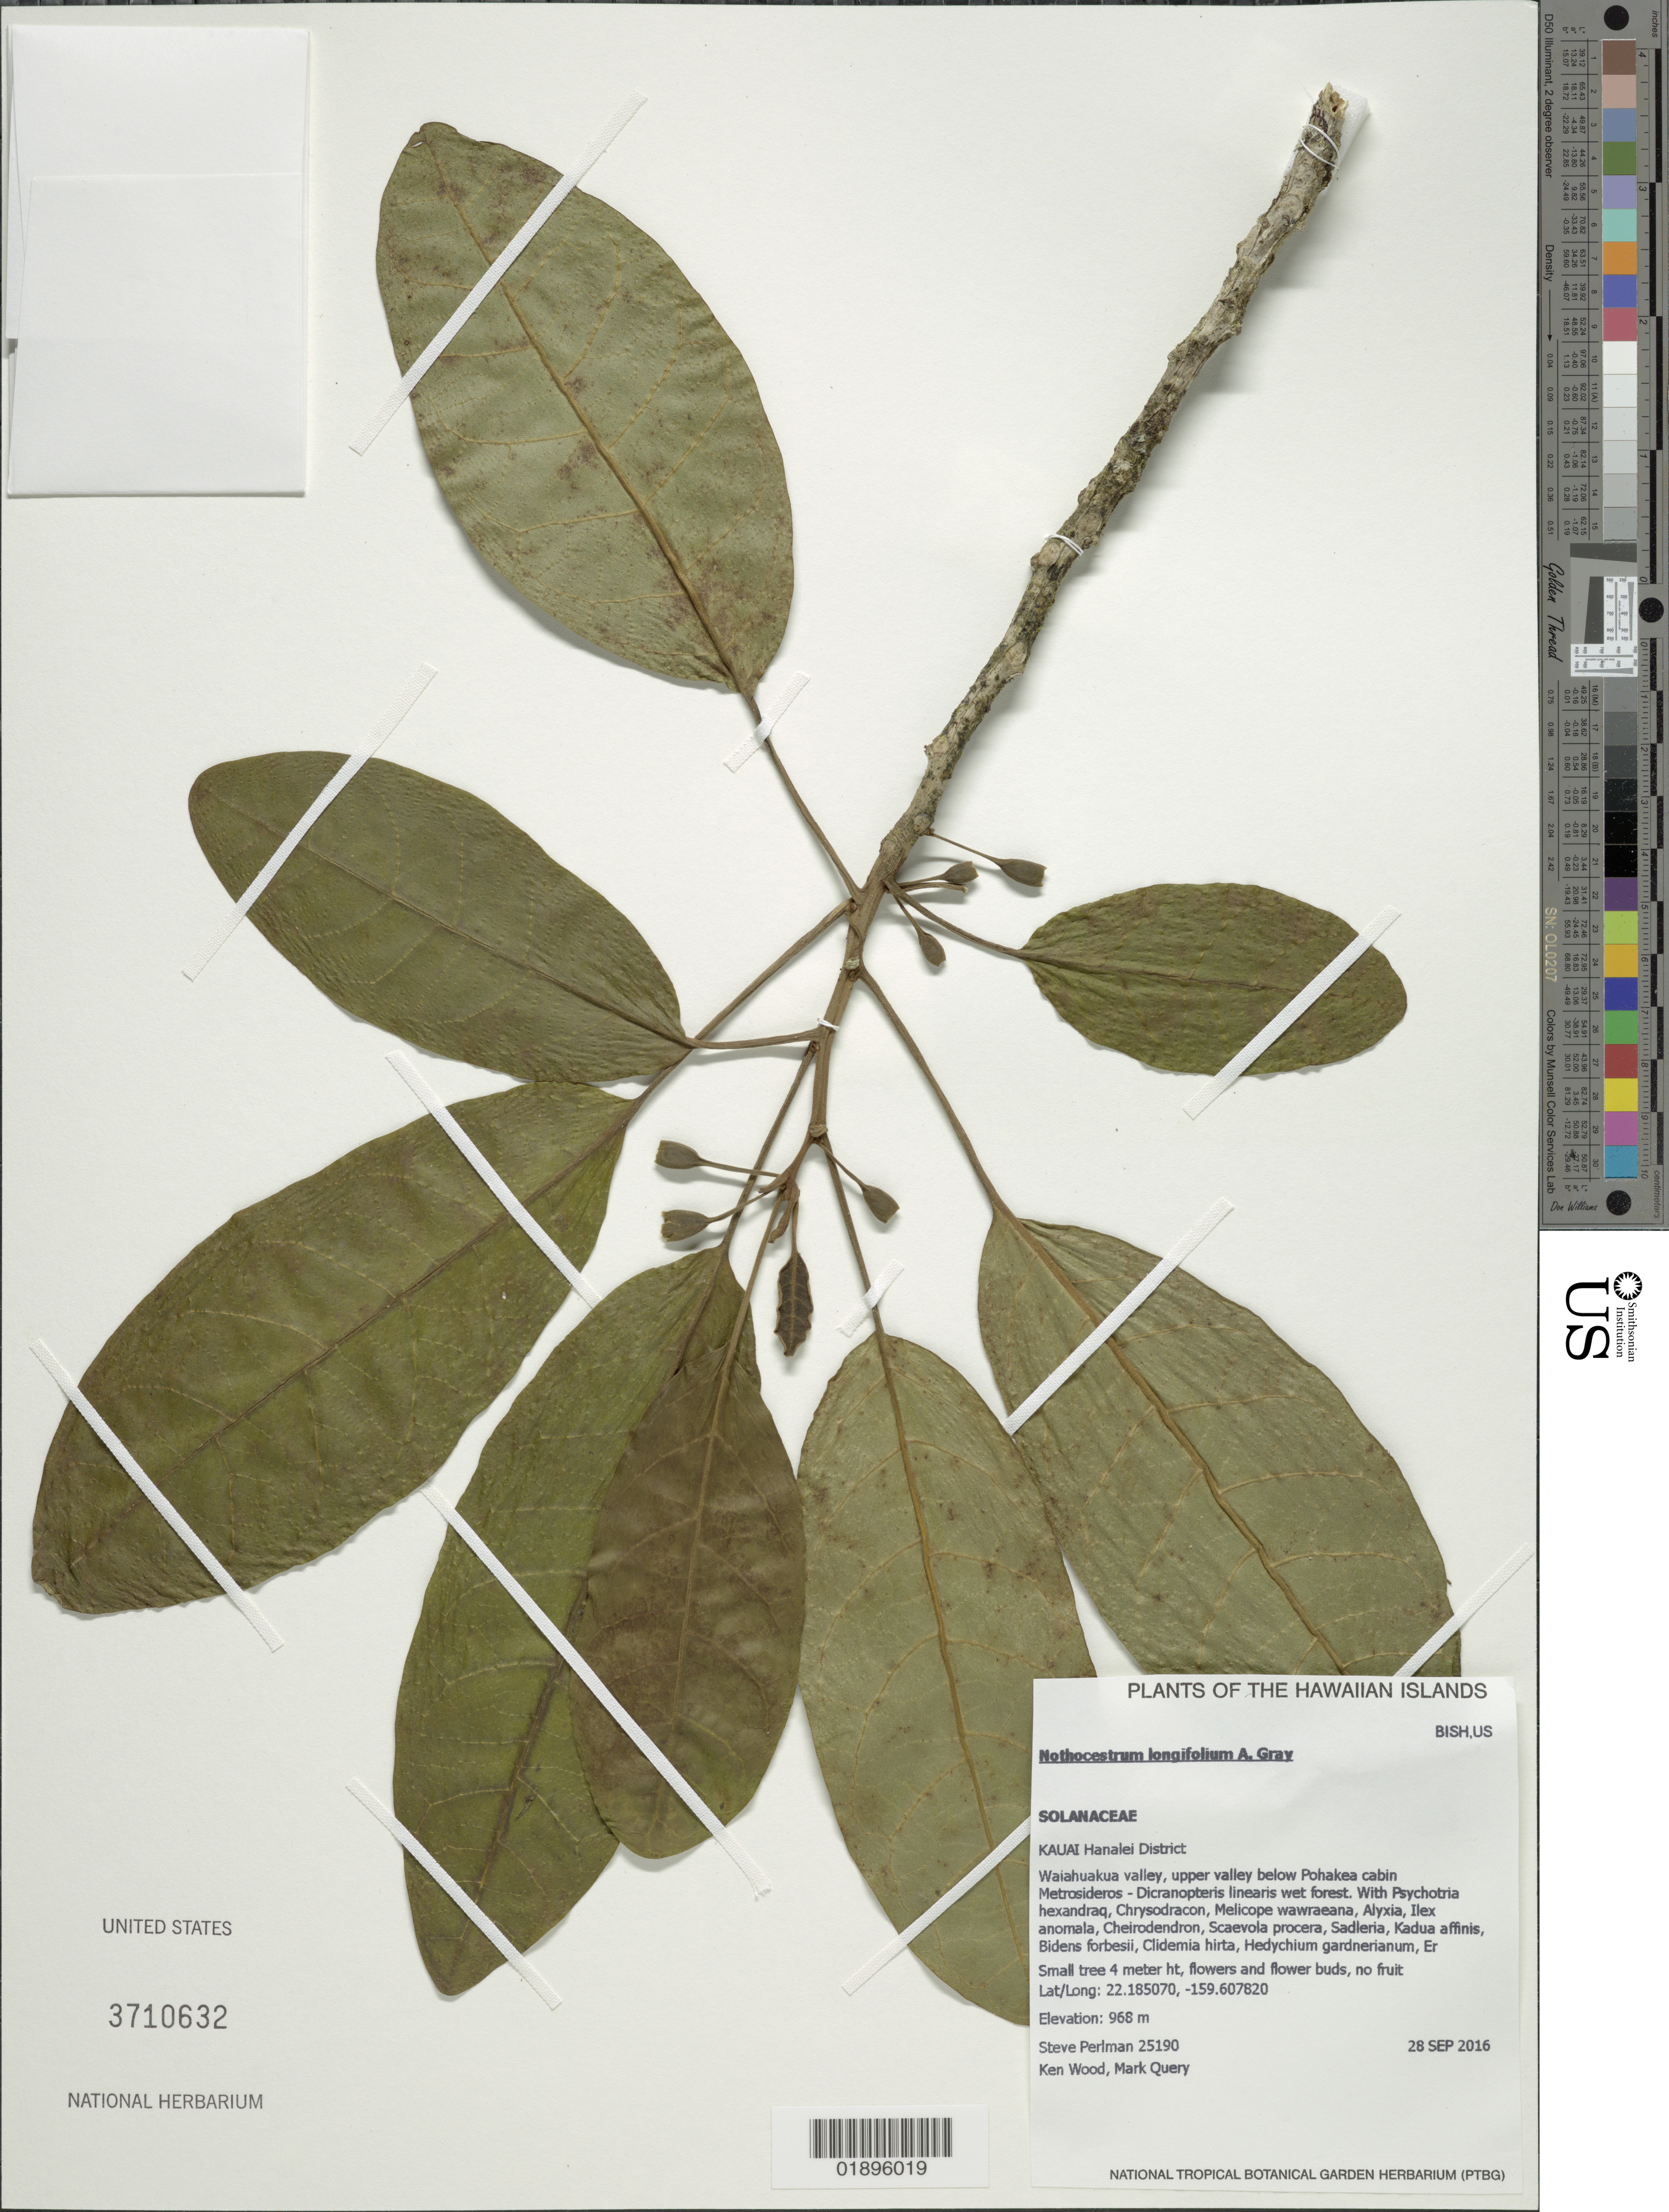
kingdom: Plantae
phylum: Tracheophyta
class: Magnoliopsida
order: Solanales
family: Solanaceae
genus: Nothocestrum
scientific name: Nothocestrum longifolium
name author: A. Gray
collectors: S. P. Perlman, K. R. Wood & M. Query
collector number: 25190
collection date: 2016-09-28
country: United States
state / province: Hawaii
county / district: Kauai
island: Kaua'i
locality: Hanalei District, Waiahuakua valley, upper valley below Pohakea cabin.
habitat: Wet forest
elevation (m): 968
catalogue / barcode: US 3710632